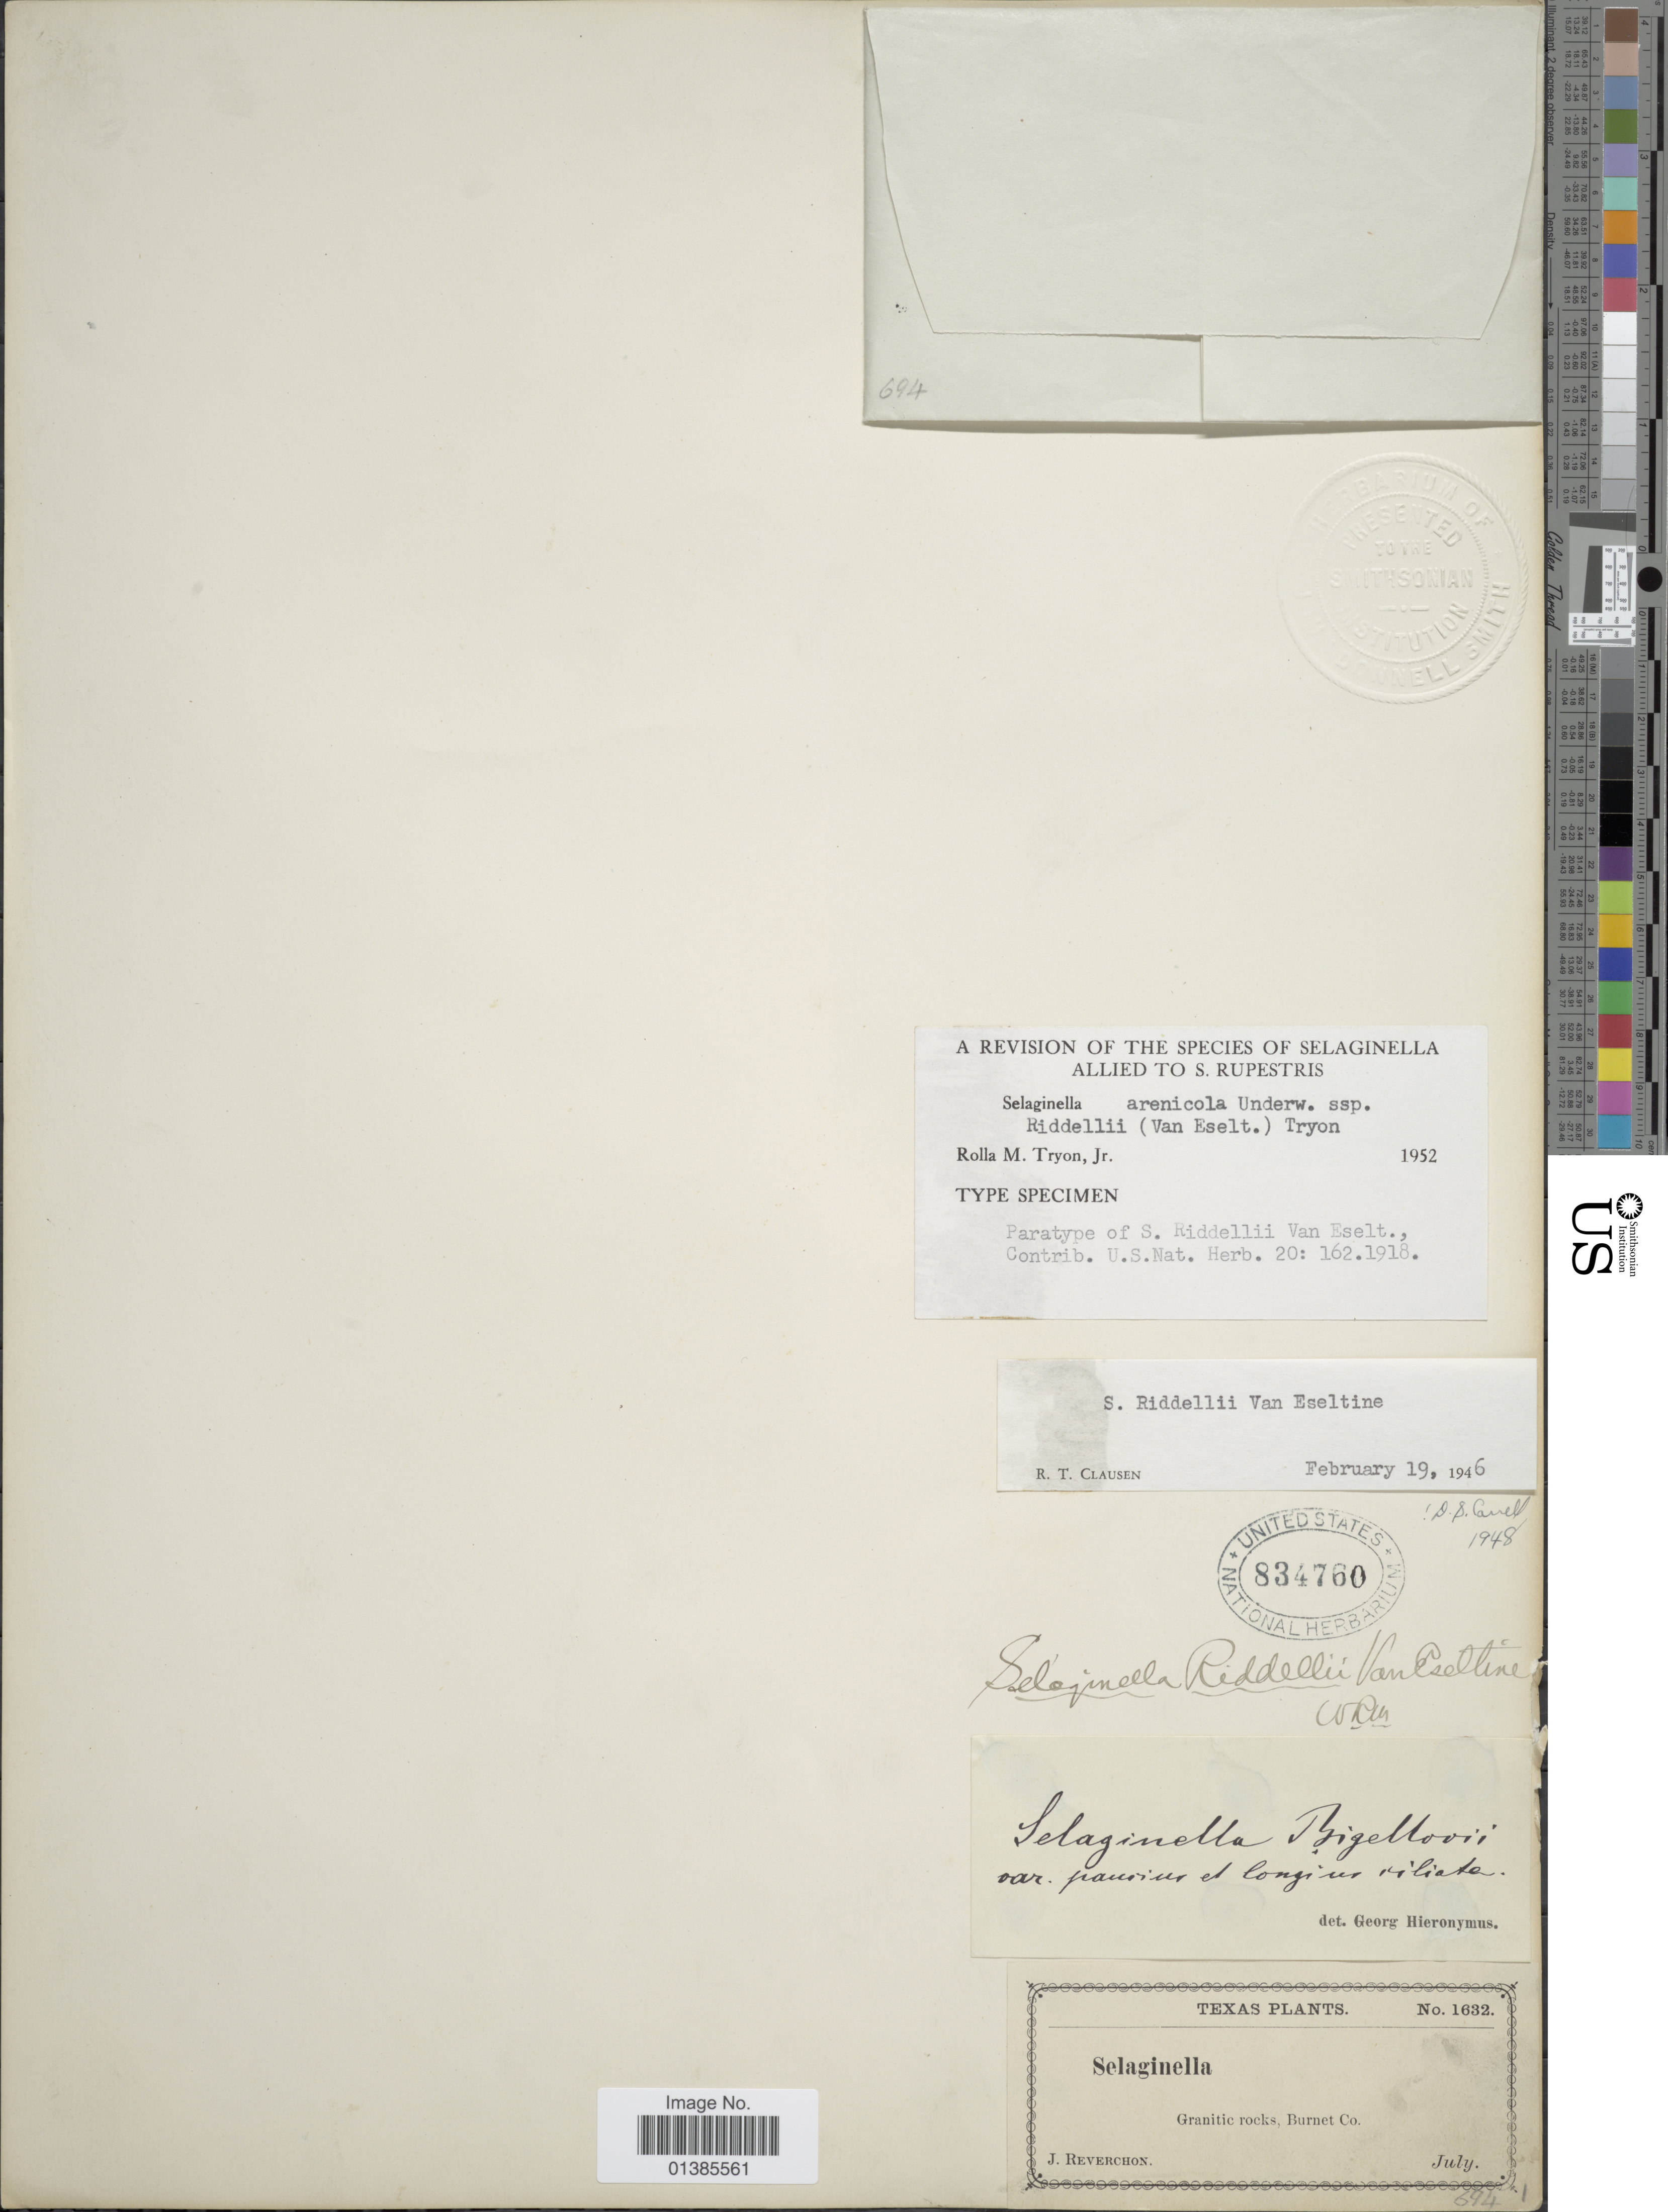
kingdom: Plantae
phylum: Tracheophyta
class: Lycopodiopsida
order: Selaginellales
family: Selaginellaceae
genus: Selaginella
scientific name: Selaginella arenicola subsp. riddellii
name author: (Van Eselt.) R.M. Tryon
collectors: J. Reverchon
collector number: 1632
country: United States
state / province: Texas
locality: Graitic rocks, Burnet Co.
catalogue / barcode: US 834760